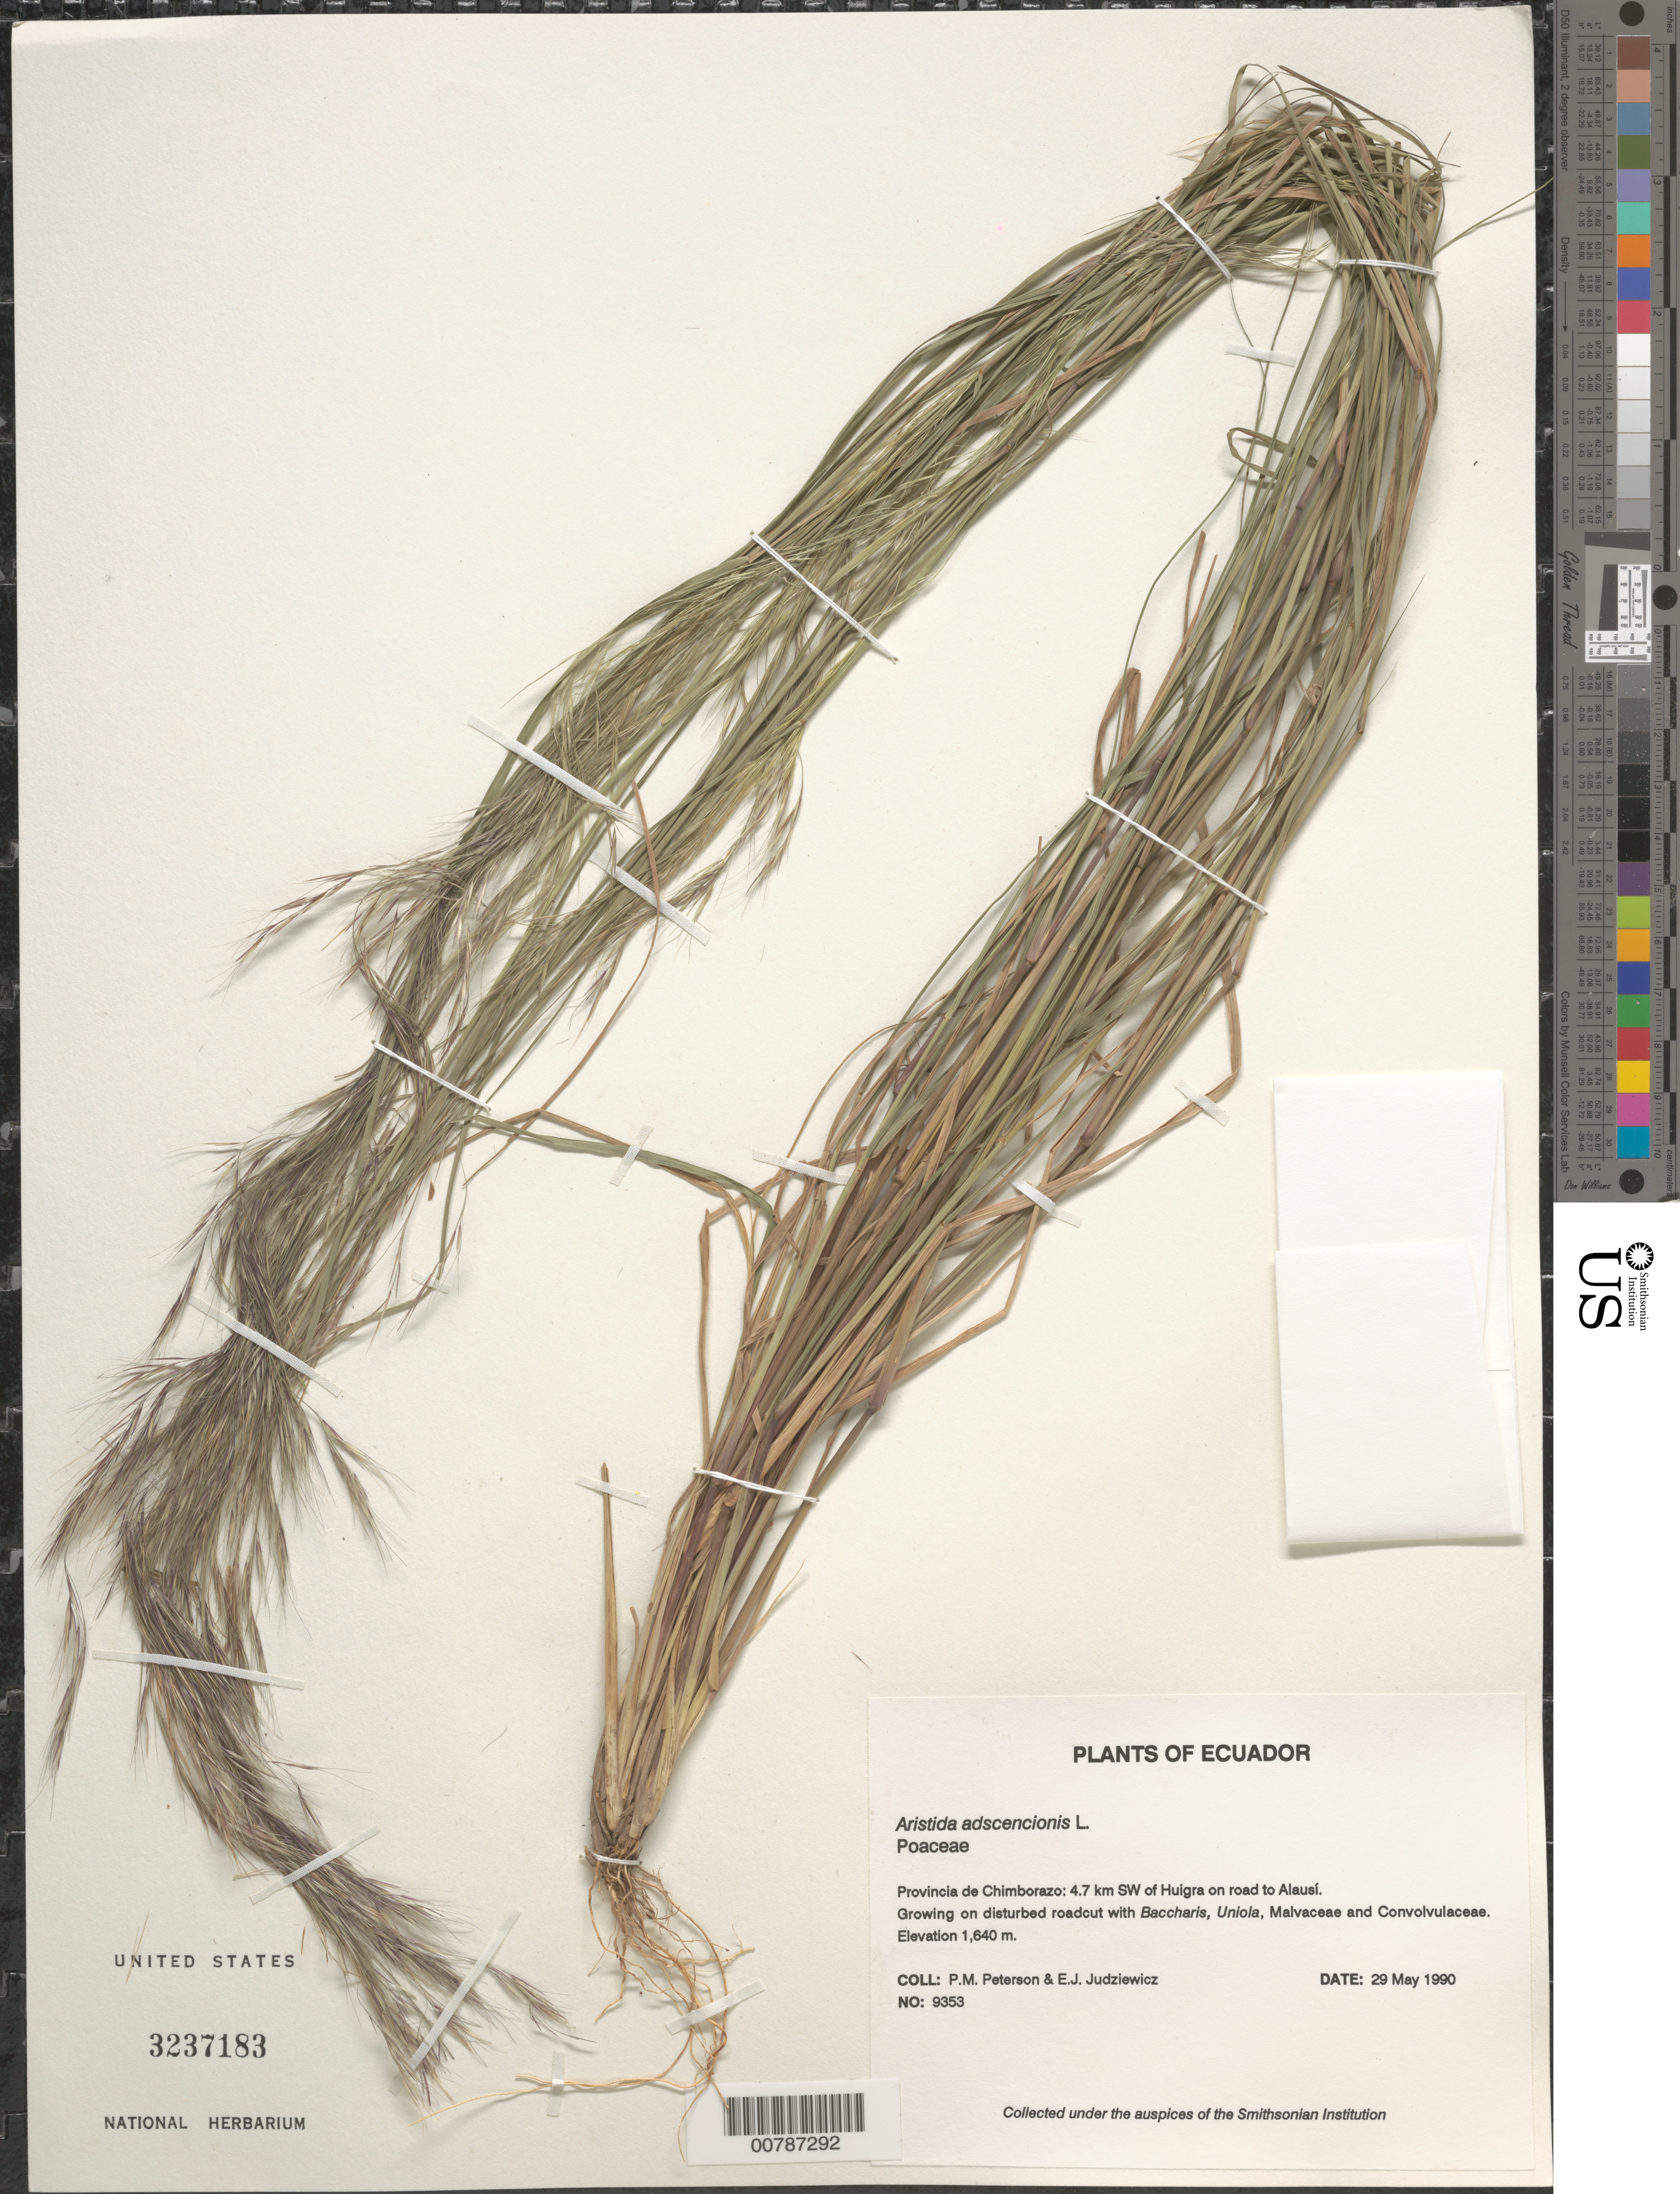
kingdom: Plantae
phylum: Tracheophyta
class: Liliopsida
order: Poales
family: Poaceae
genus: Aristida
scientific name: Aristida adscensionis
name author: L.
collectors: P. M. Peterson & E. J. Judziewicz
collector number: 09353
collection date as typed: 29 May 1990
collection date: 1990-05-29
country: Ecuador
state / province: Chimborazo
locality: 4.7 km SW of Huigra on road to Alausí.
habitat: Growing on disturbed roadcut with Baccharis, Uniola, Malvaceae and Convolvulaceae.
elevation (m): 1640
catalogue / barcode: US 3237183